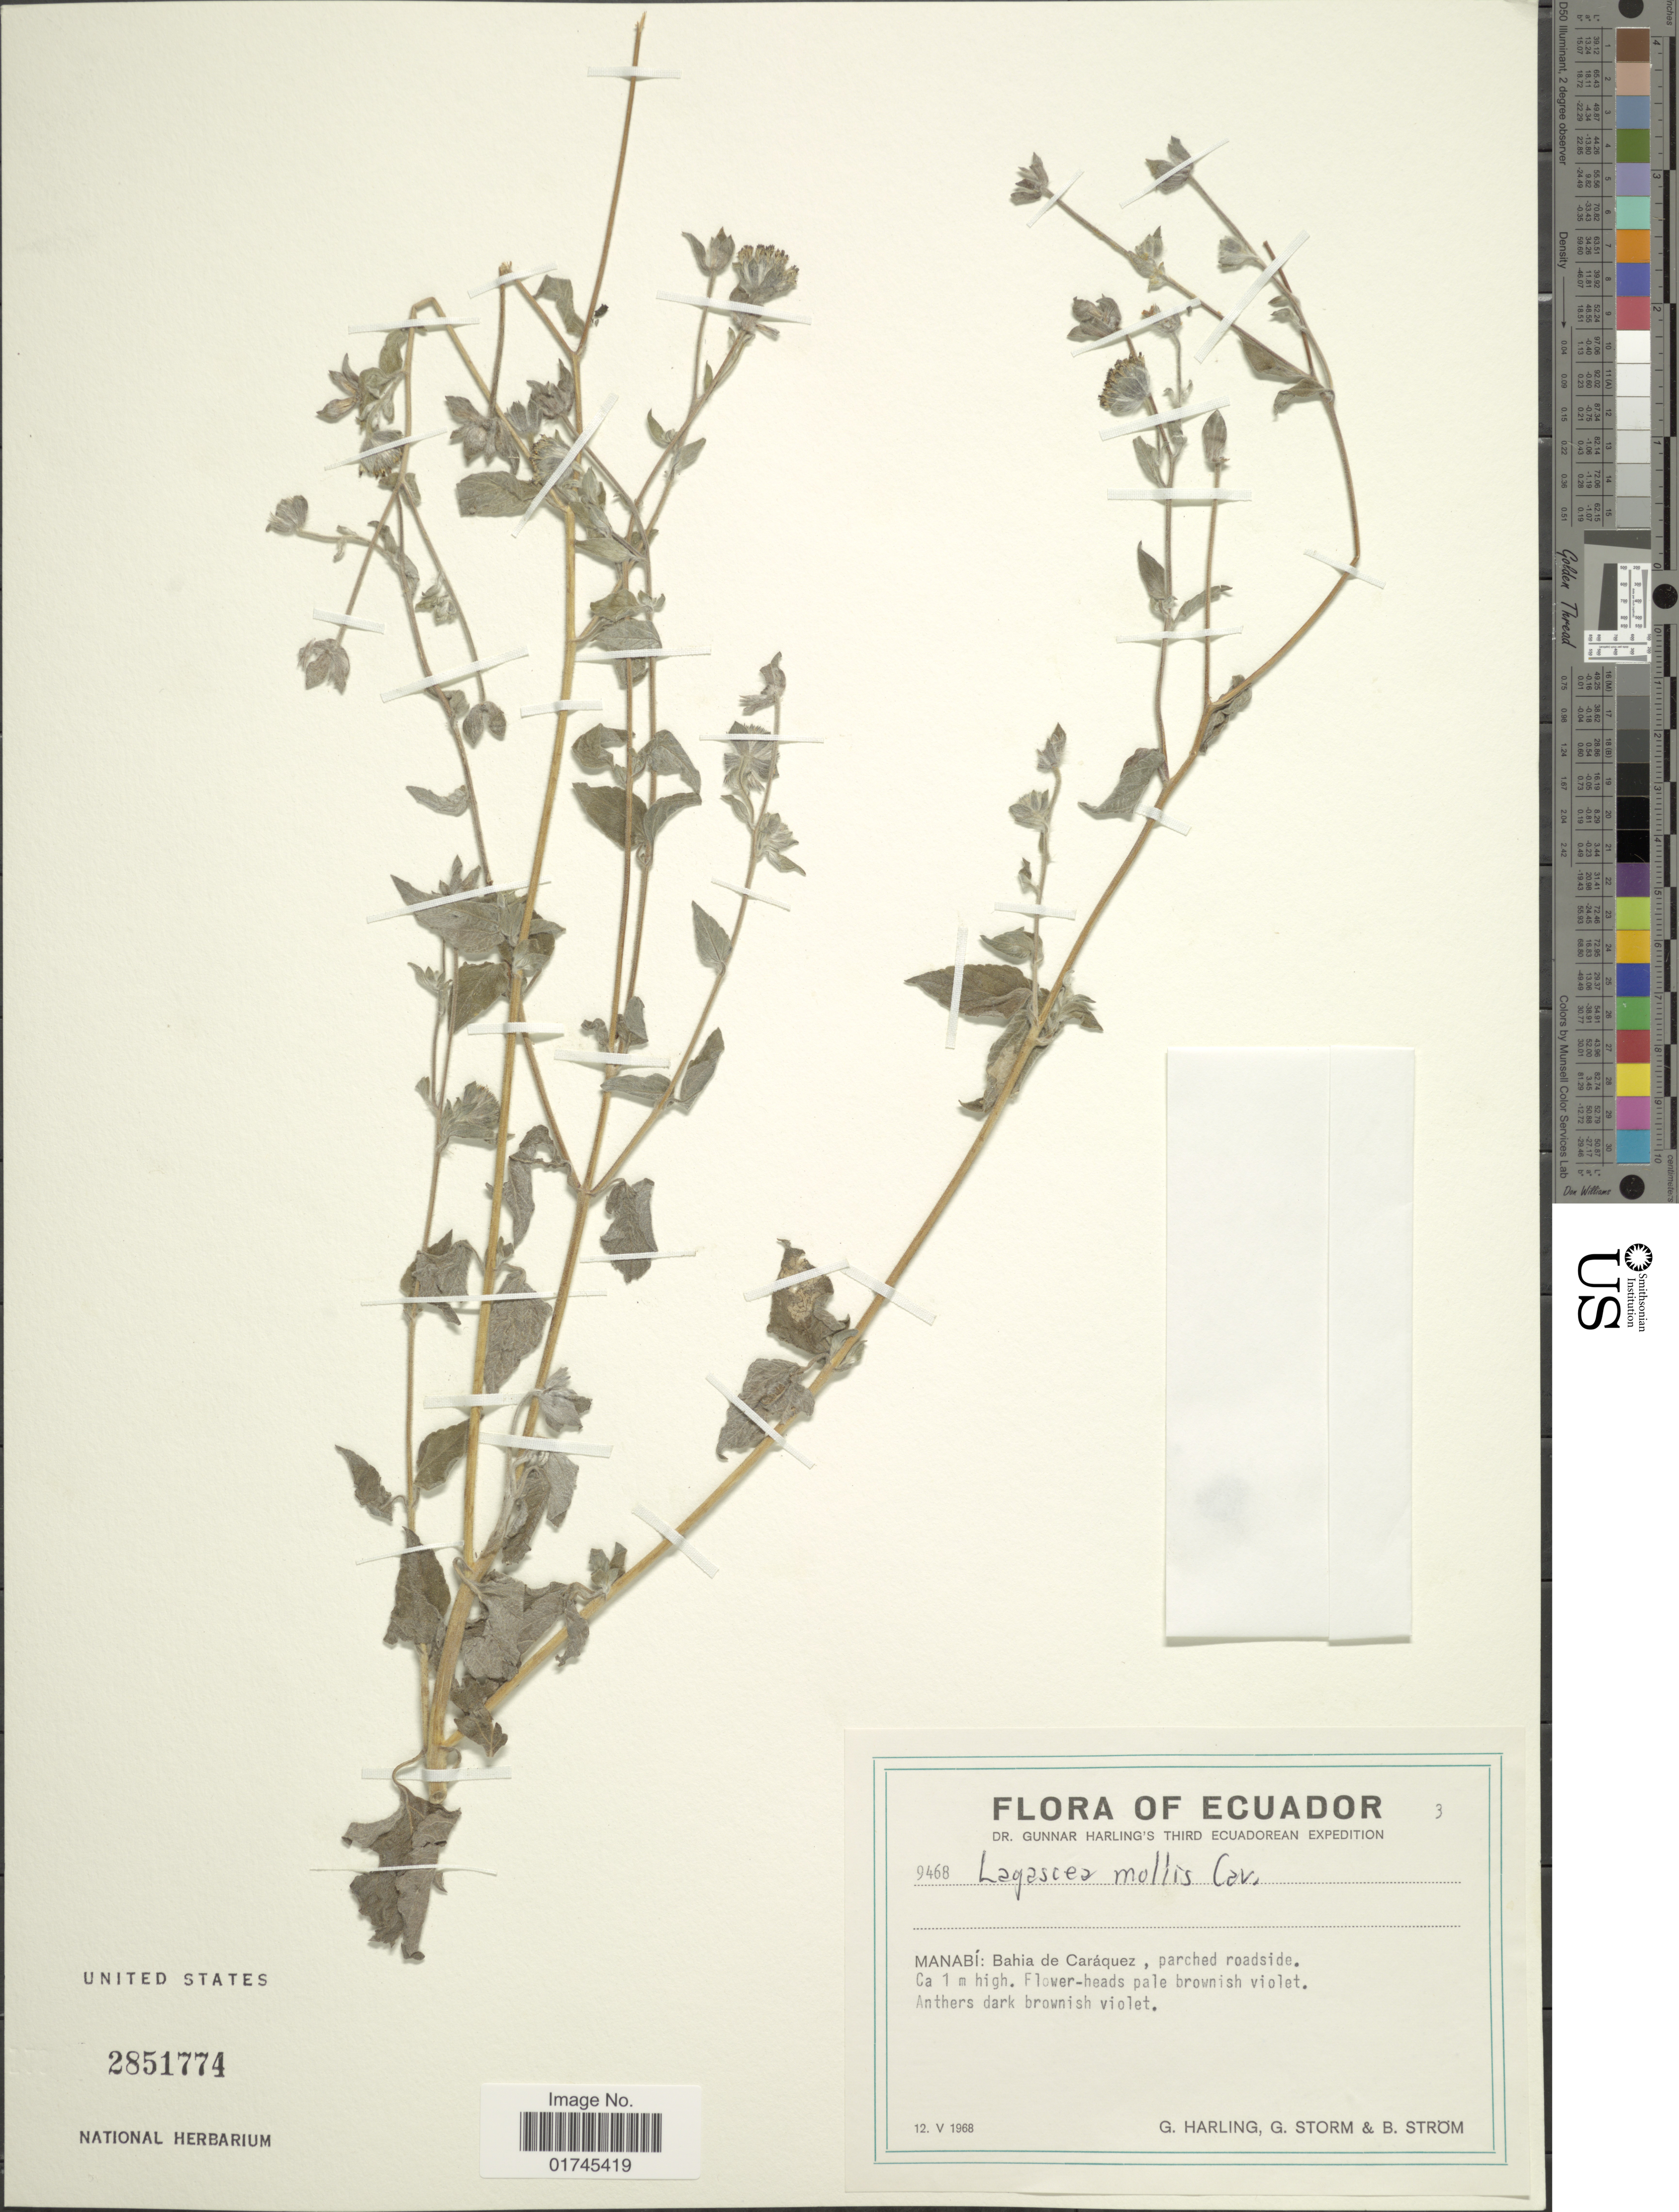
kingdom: Plantae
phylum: Tracheophyta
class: Magnoliopsida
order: Asterales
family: Asteraceae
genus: Lagascea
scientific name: Lagascea mollis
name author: Cav.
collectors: G. Harling, G. Storm & B. Strom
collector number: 9468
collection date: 1968-05-12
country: Ecuador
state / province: Manabí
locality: Bahia de Caraquez, parched roadside.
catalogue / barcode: US 2851774